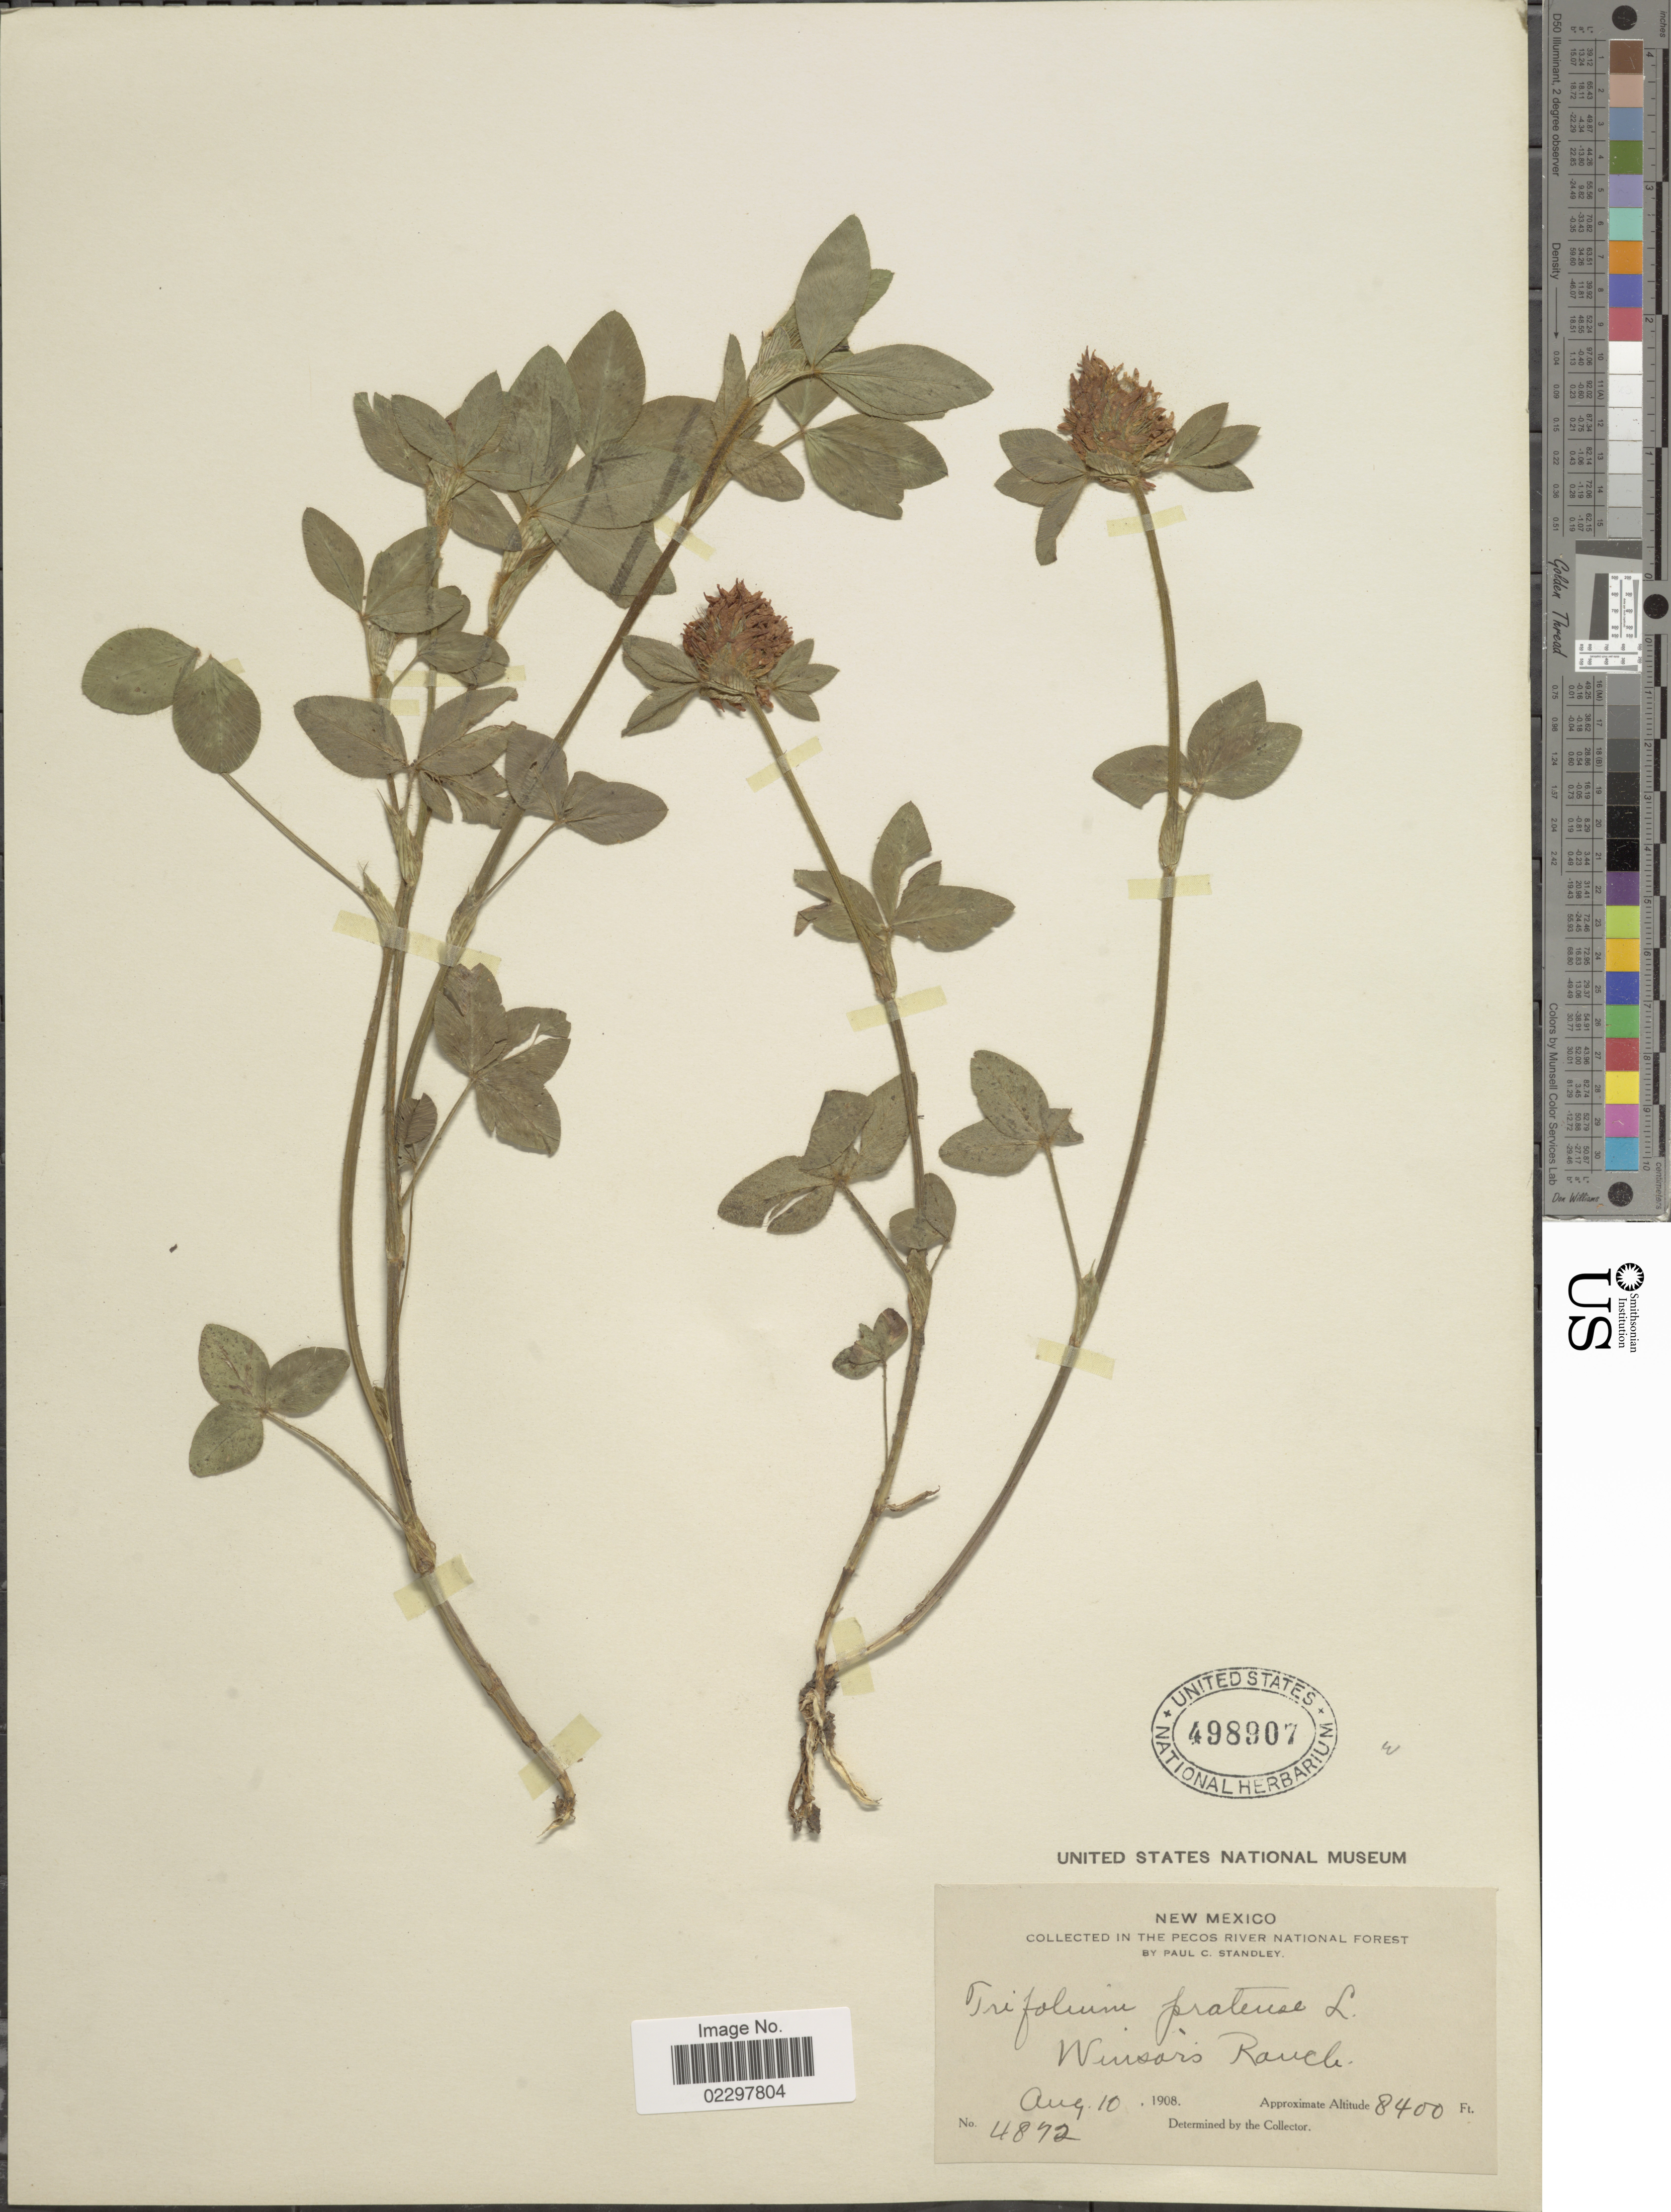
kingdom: Plantae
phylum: Tracheophyta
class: Magnoliopsida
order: Fabales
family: Fabaceae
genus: Trifolium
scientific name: Trifolium pratense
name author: L.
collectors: P. C. Standley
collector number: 4872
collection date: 1908-08-10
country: United States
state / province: New Mexico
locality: In the Pecos River National Forest, Winsors Ranch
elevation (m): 2560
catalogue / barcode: US 498907